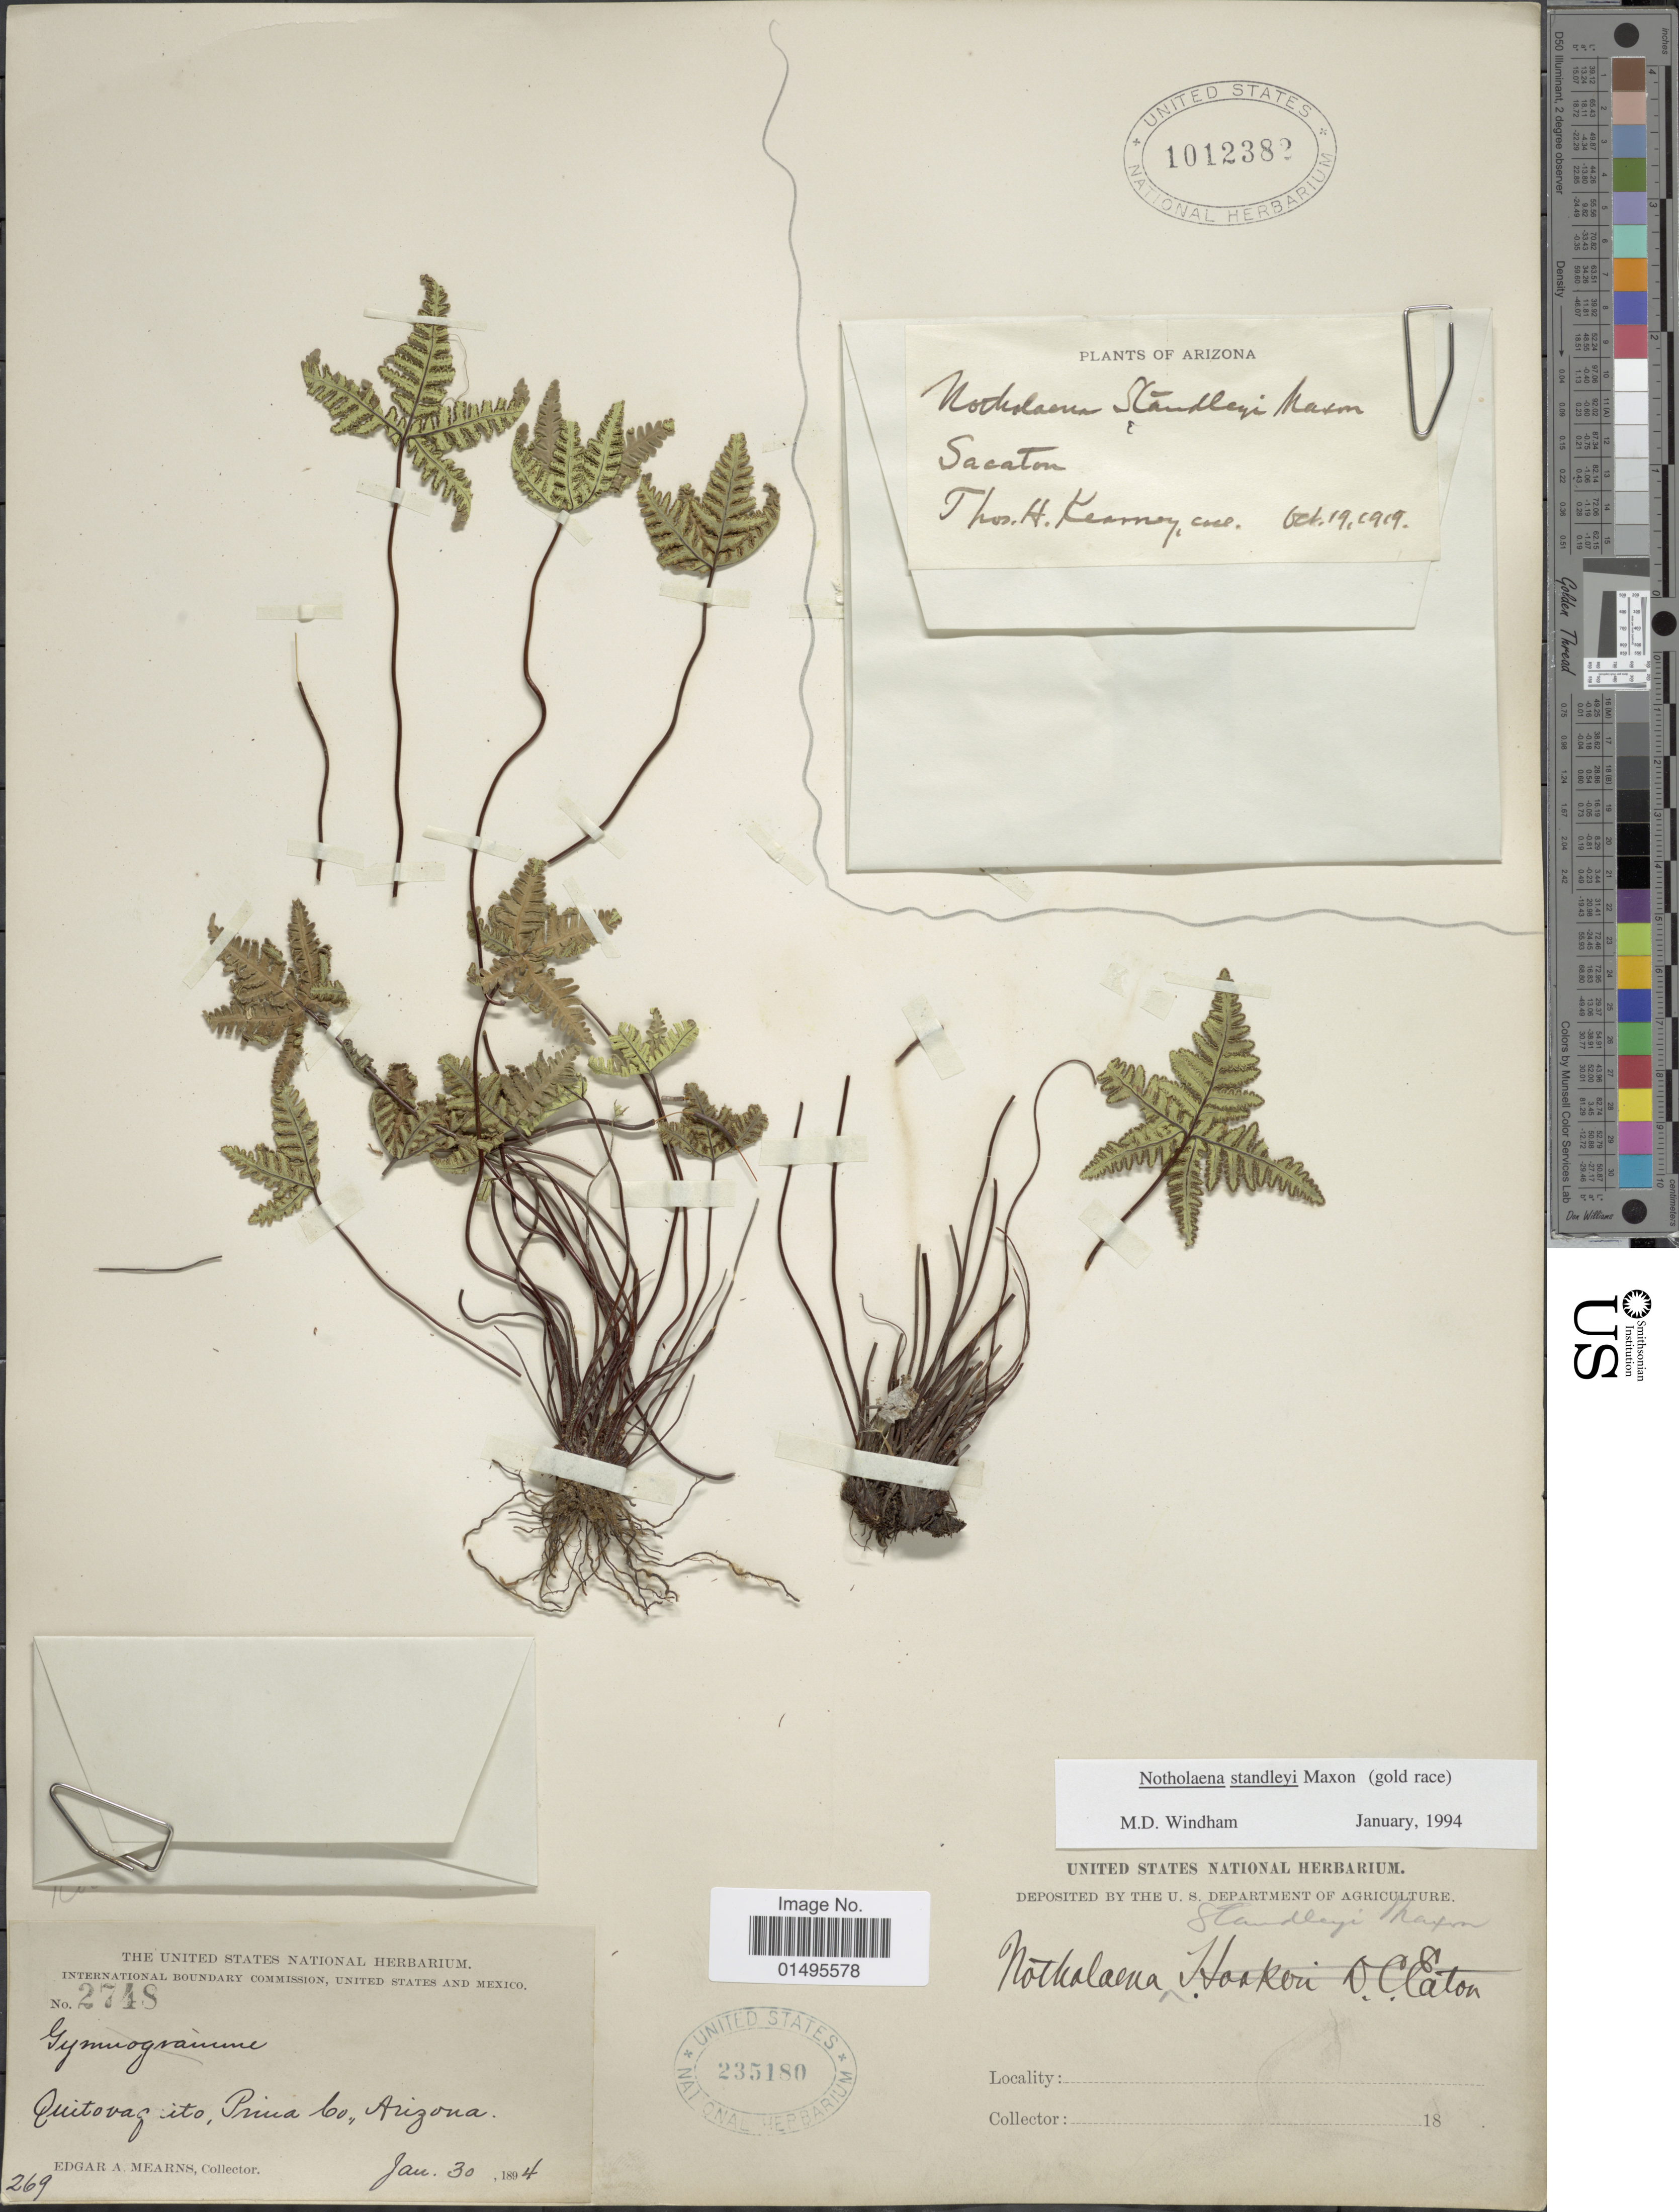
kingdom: Plantae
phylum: Tracheophyta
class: Polypodiopsida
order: Polypodiales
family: Pteridaceae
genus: Notholaena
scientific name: Notholaena standleyi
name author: Maxon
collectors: E. A. Mearns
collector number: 2748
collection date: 1894-01-30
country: United States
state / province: Arizona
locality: Quitovaquito, Pima Co.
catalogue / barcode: US 235180-2